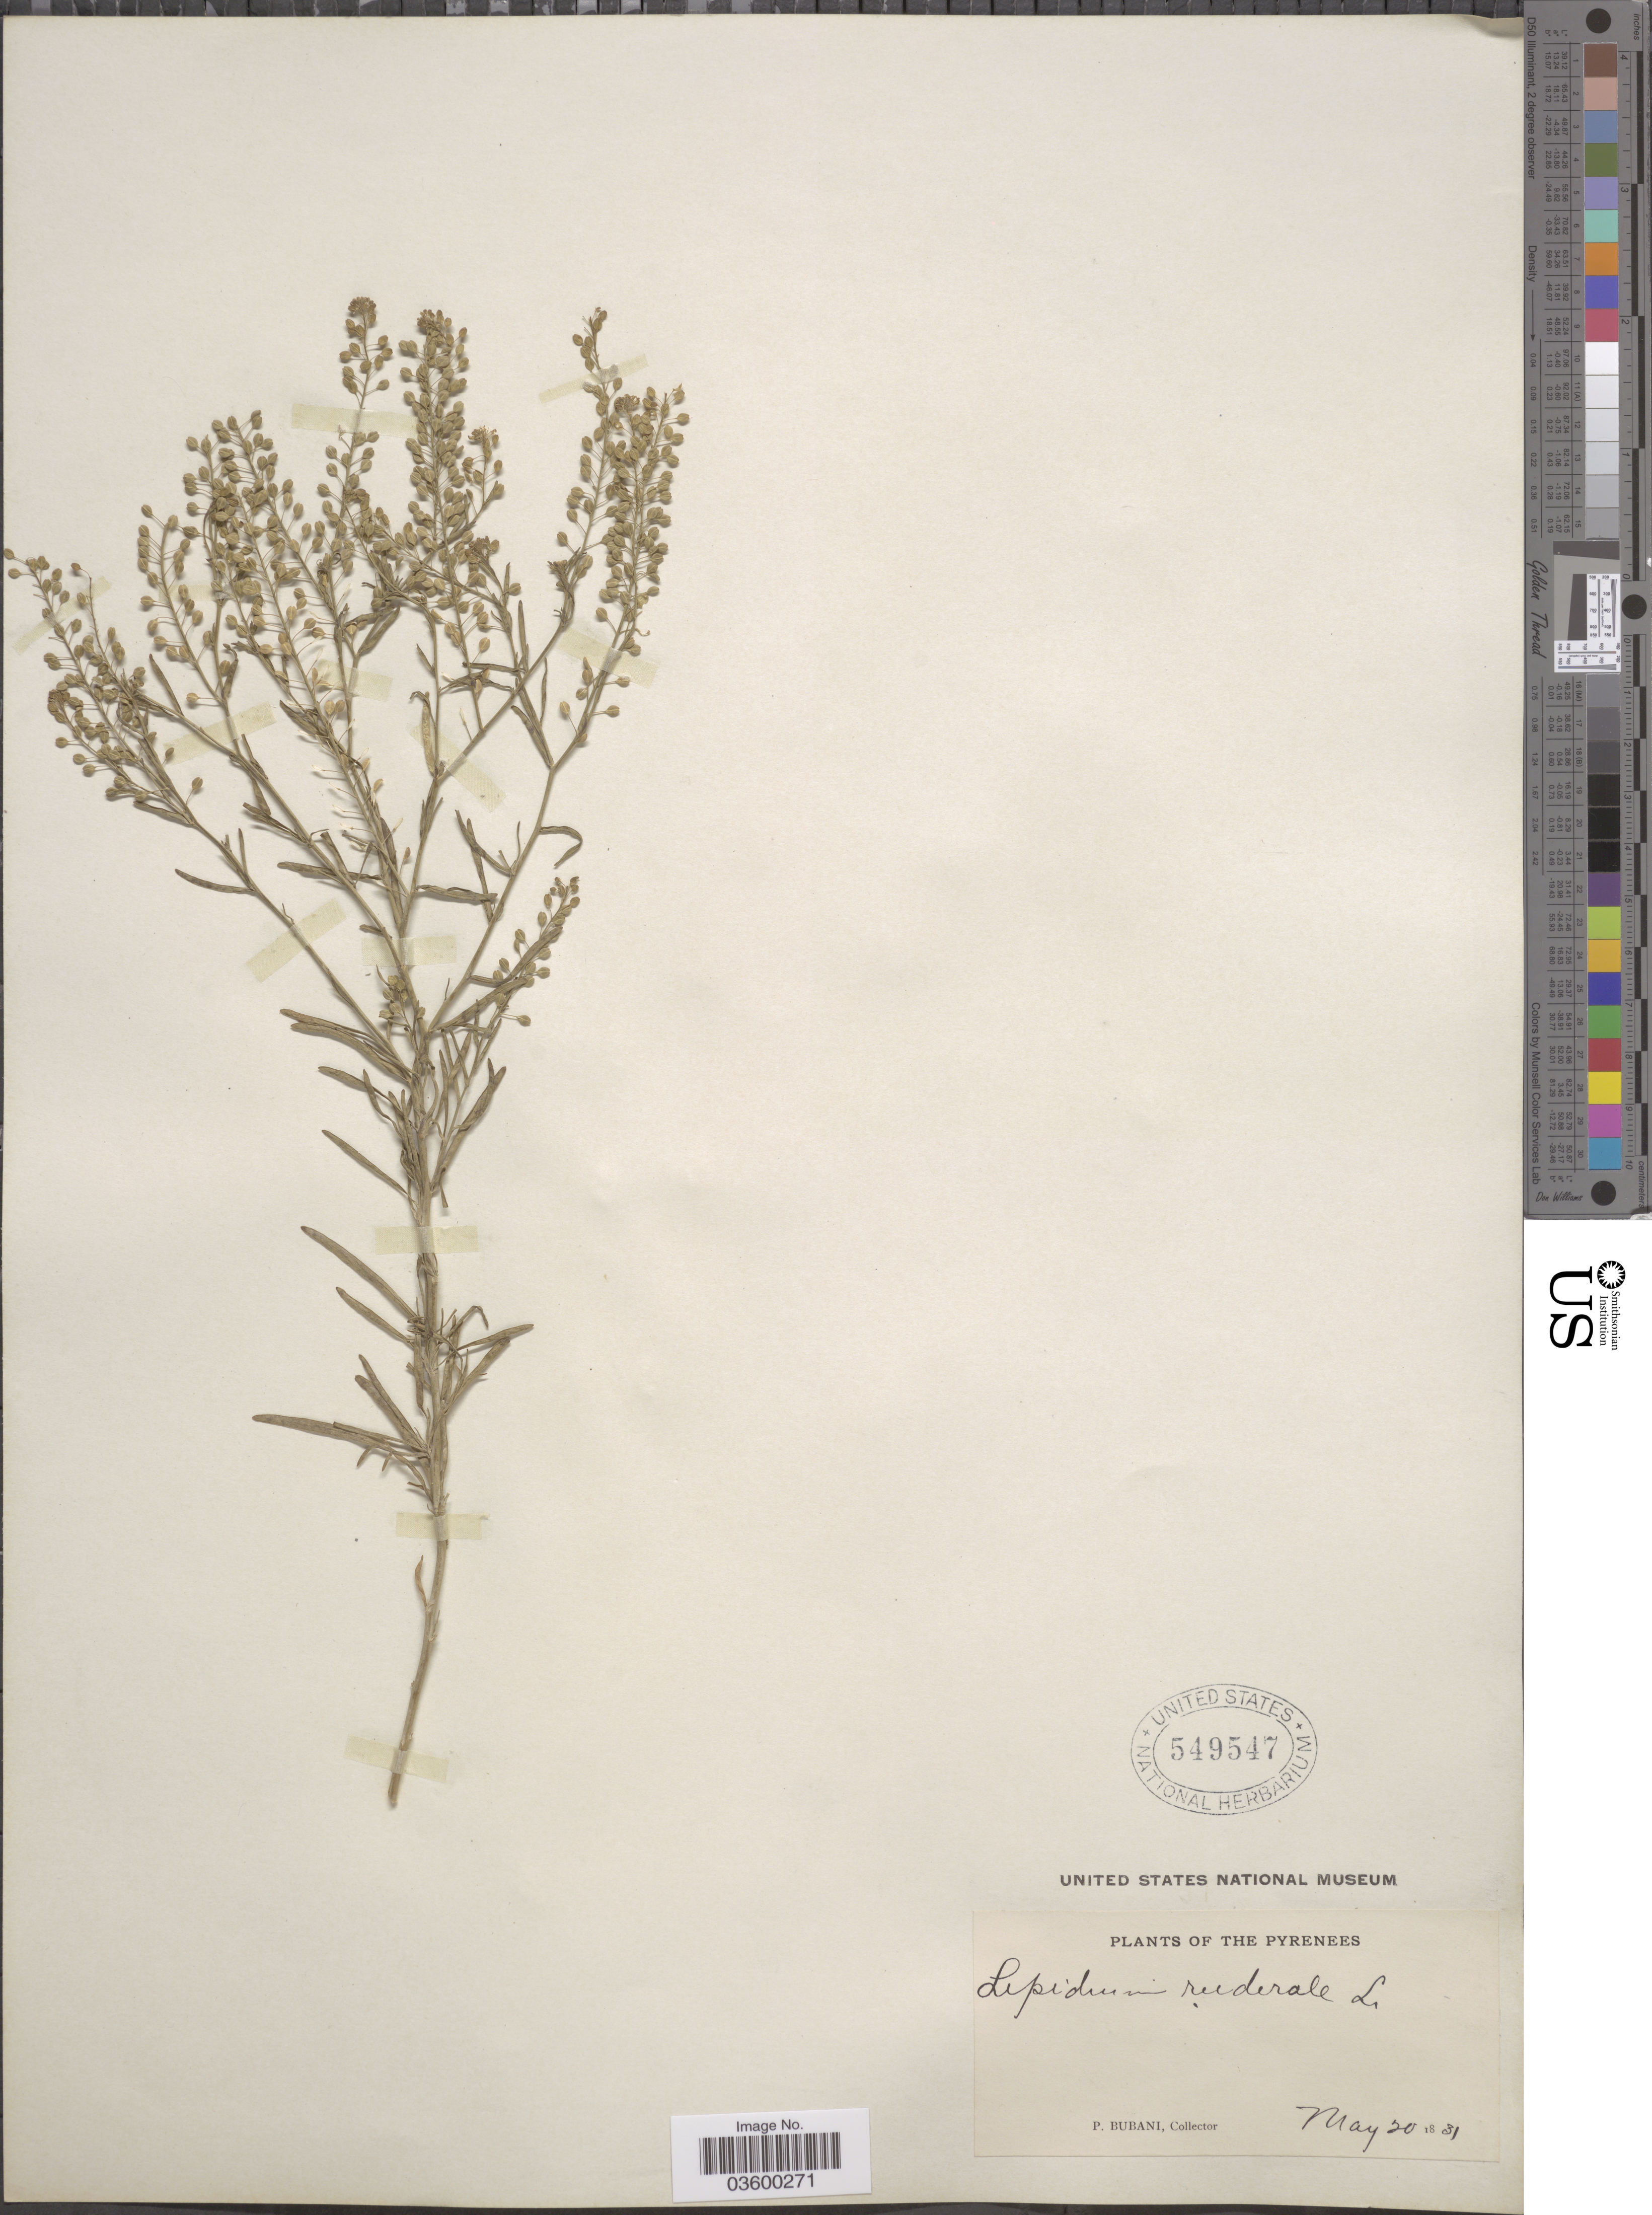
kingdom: Plantae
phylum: Tracheophyta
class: Magnoliopsida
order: Brassicales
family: Brassicaceae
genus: Lepidium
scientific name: Lepidium ruderale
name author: Burm. f.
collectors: P. Bubani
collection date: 1831-05-20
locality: The Pyrenees.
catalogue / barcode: US 549547